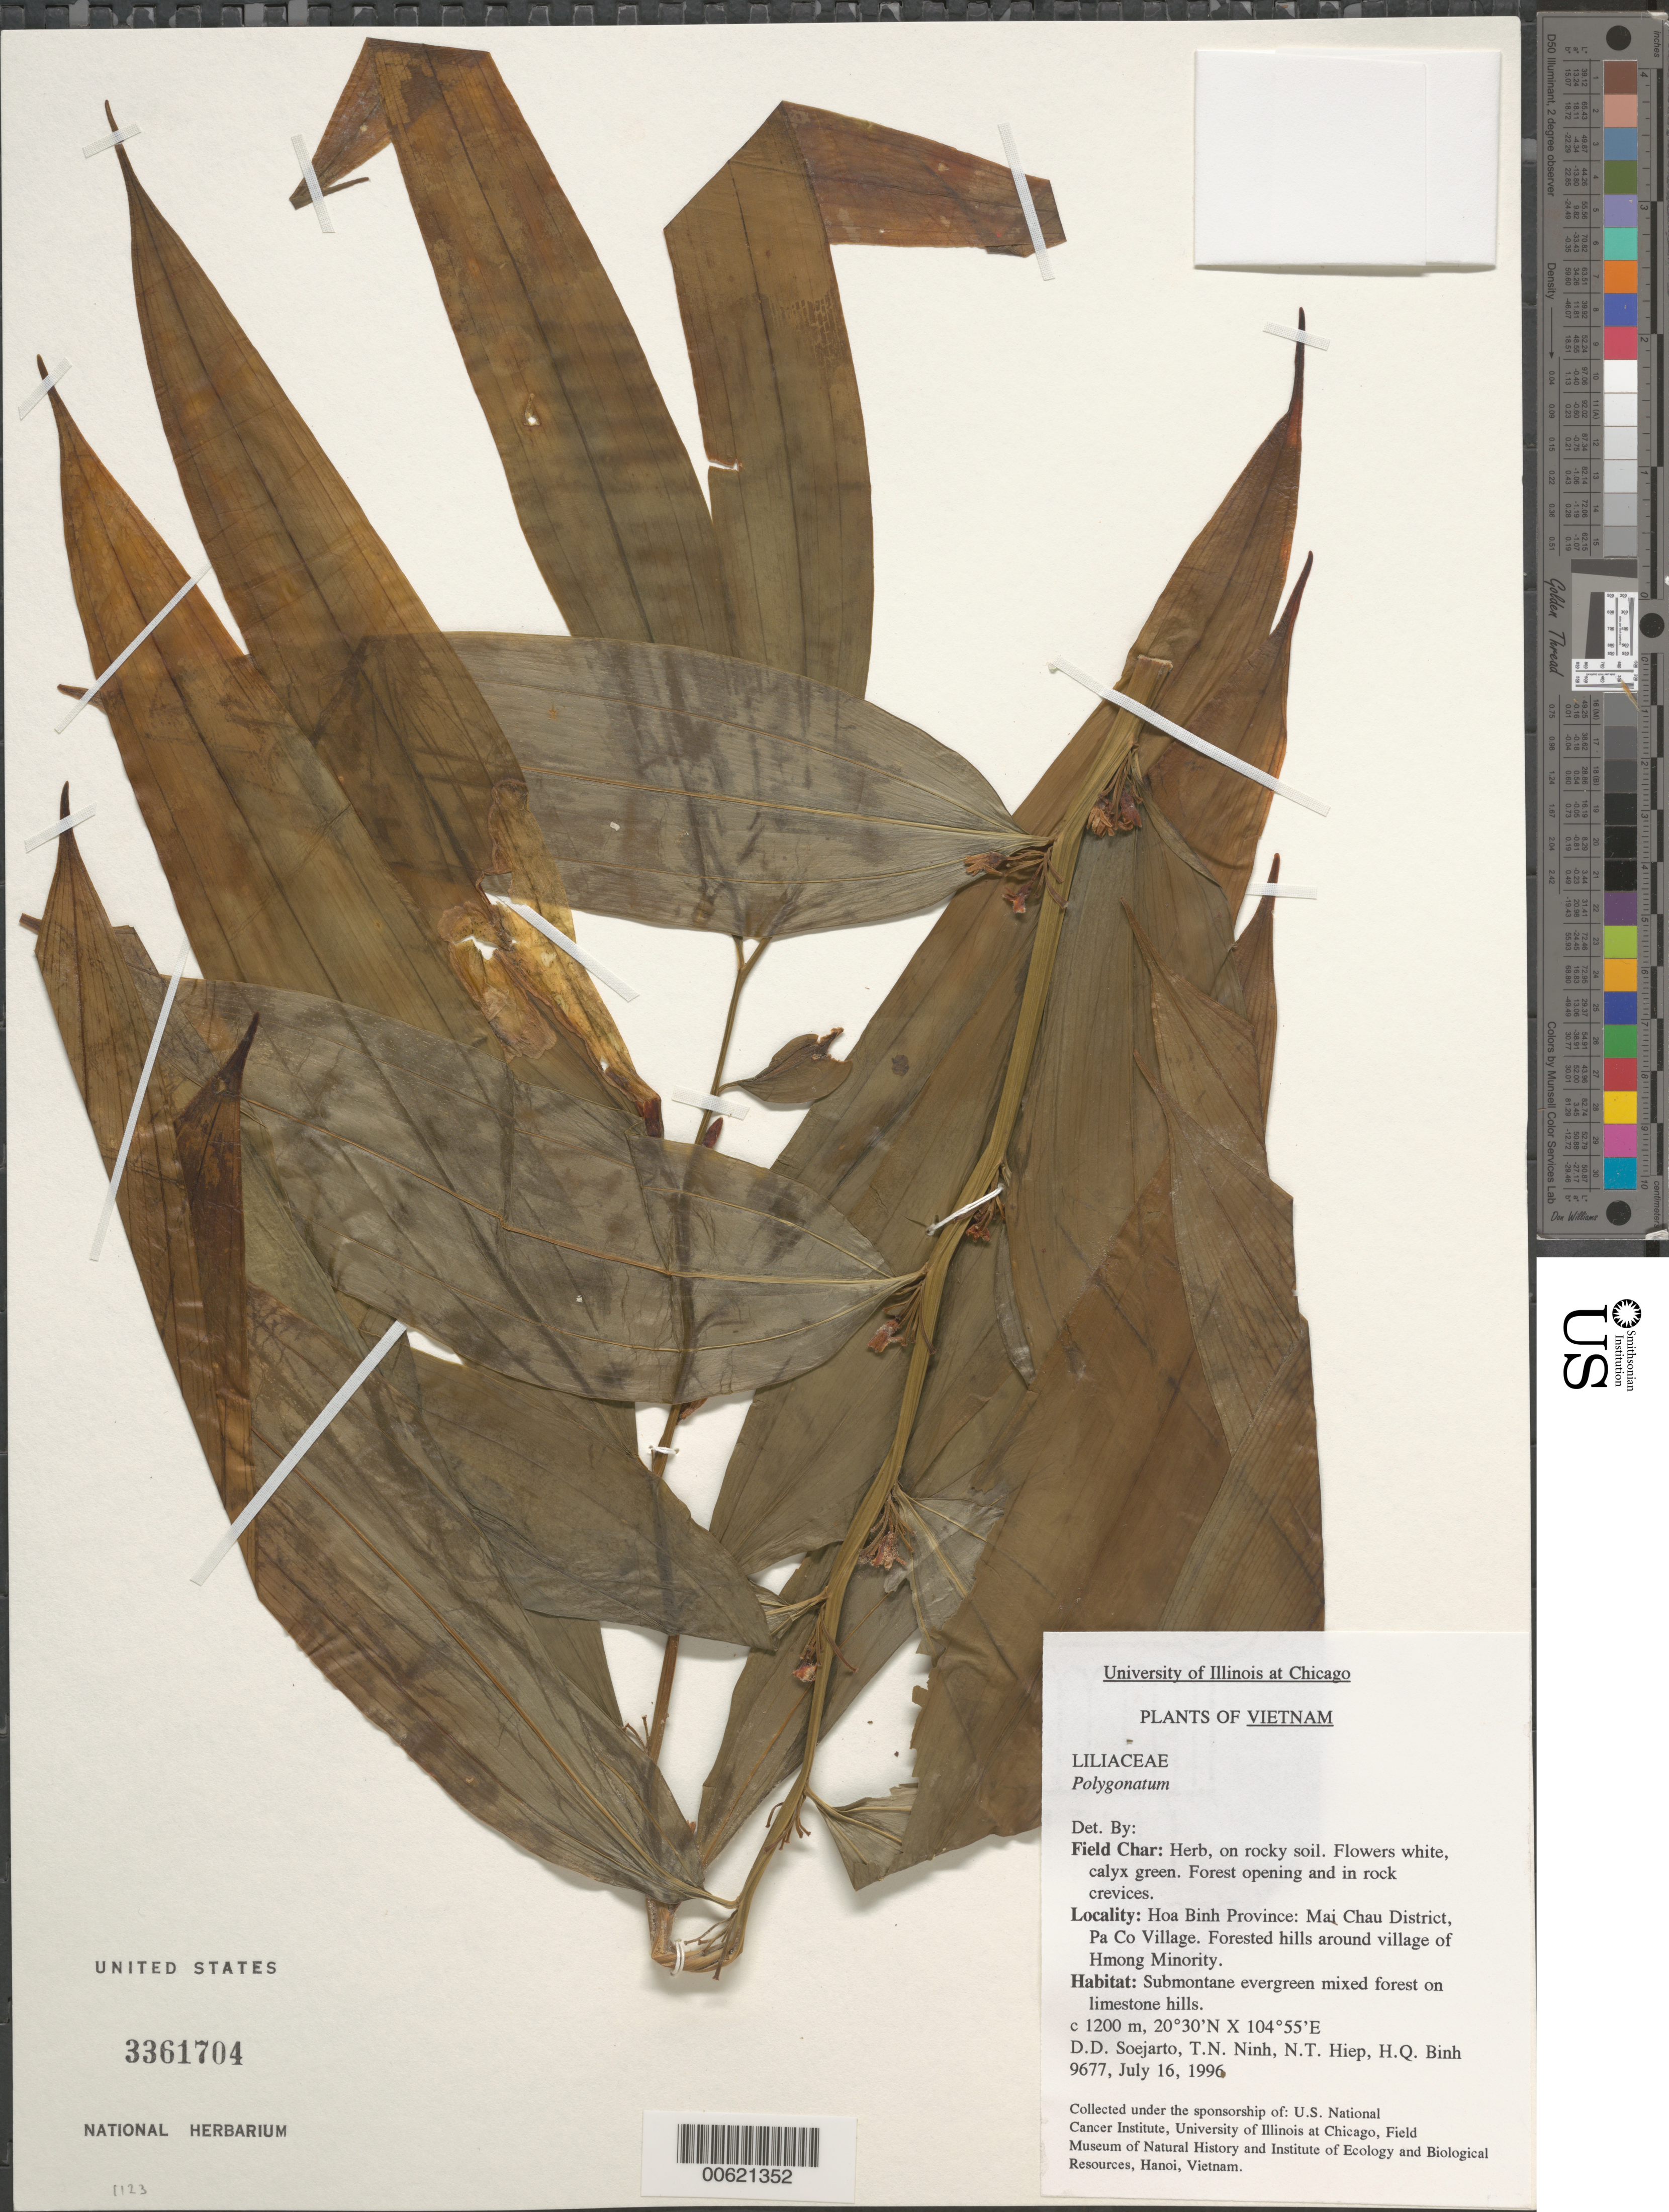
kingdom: Plantae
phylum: Tracheophyta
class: Liliopsida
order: Asparagales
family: Asparagaceae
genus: Polygonatum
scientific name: Polygonatum sp.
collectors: T. N. Ninh, N. T. Hiep & H. Q. Binh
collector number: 9677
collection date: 1996-07-16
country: Vietnam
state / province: Hoa Binh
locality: Mai Chau District, Pa Co Village. Forested hills around village of Hmong Minority.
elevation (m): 1200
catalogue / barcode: US 3361704